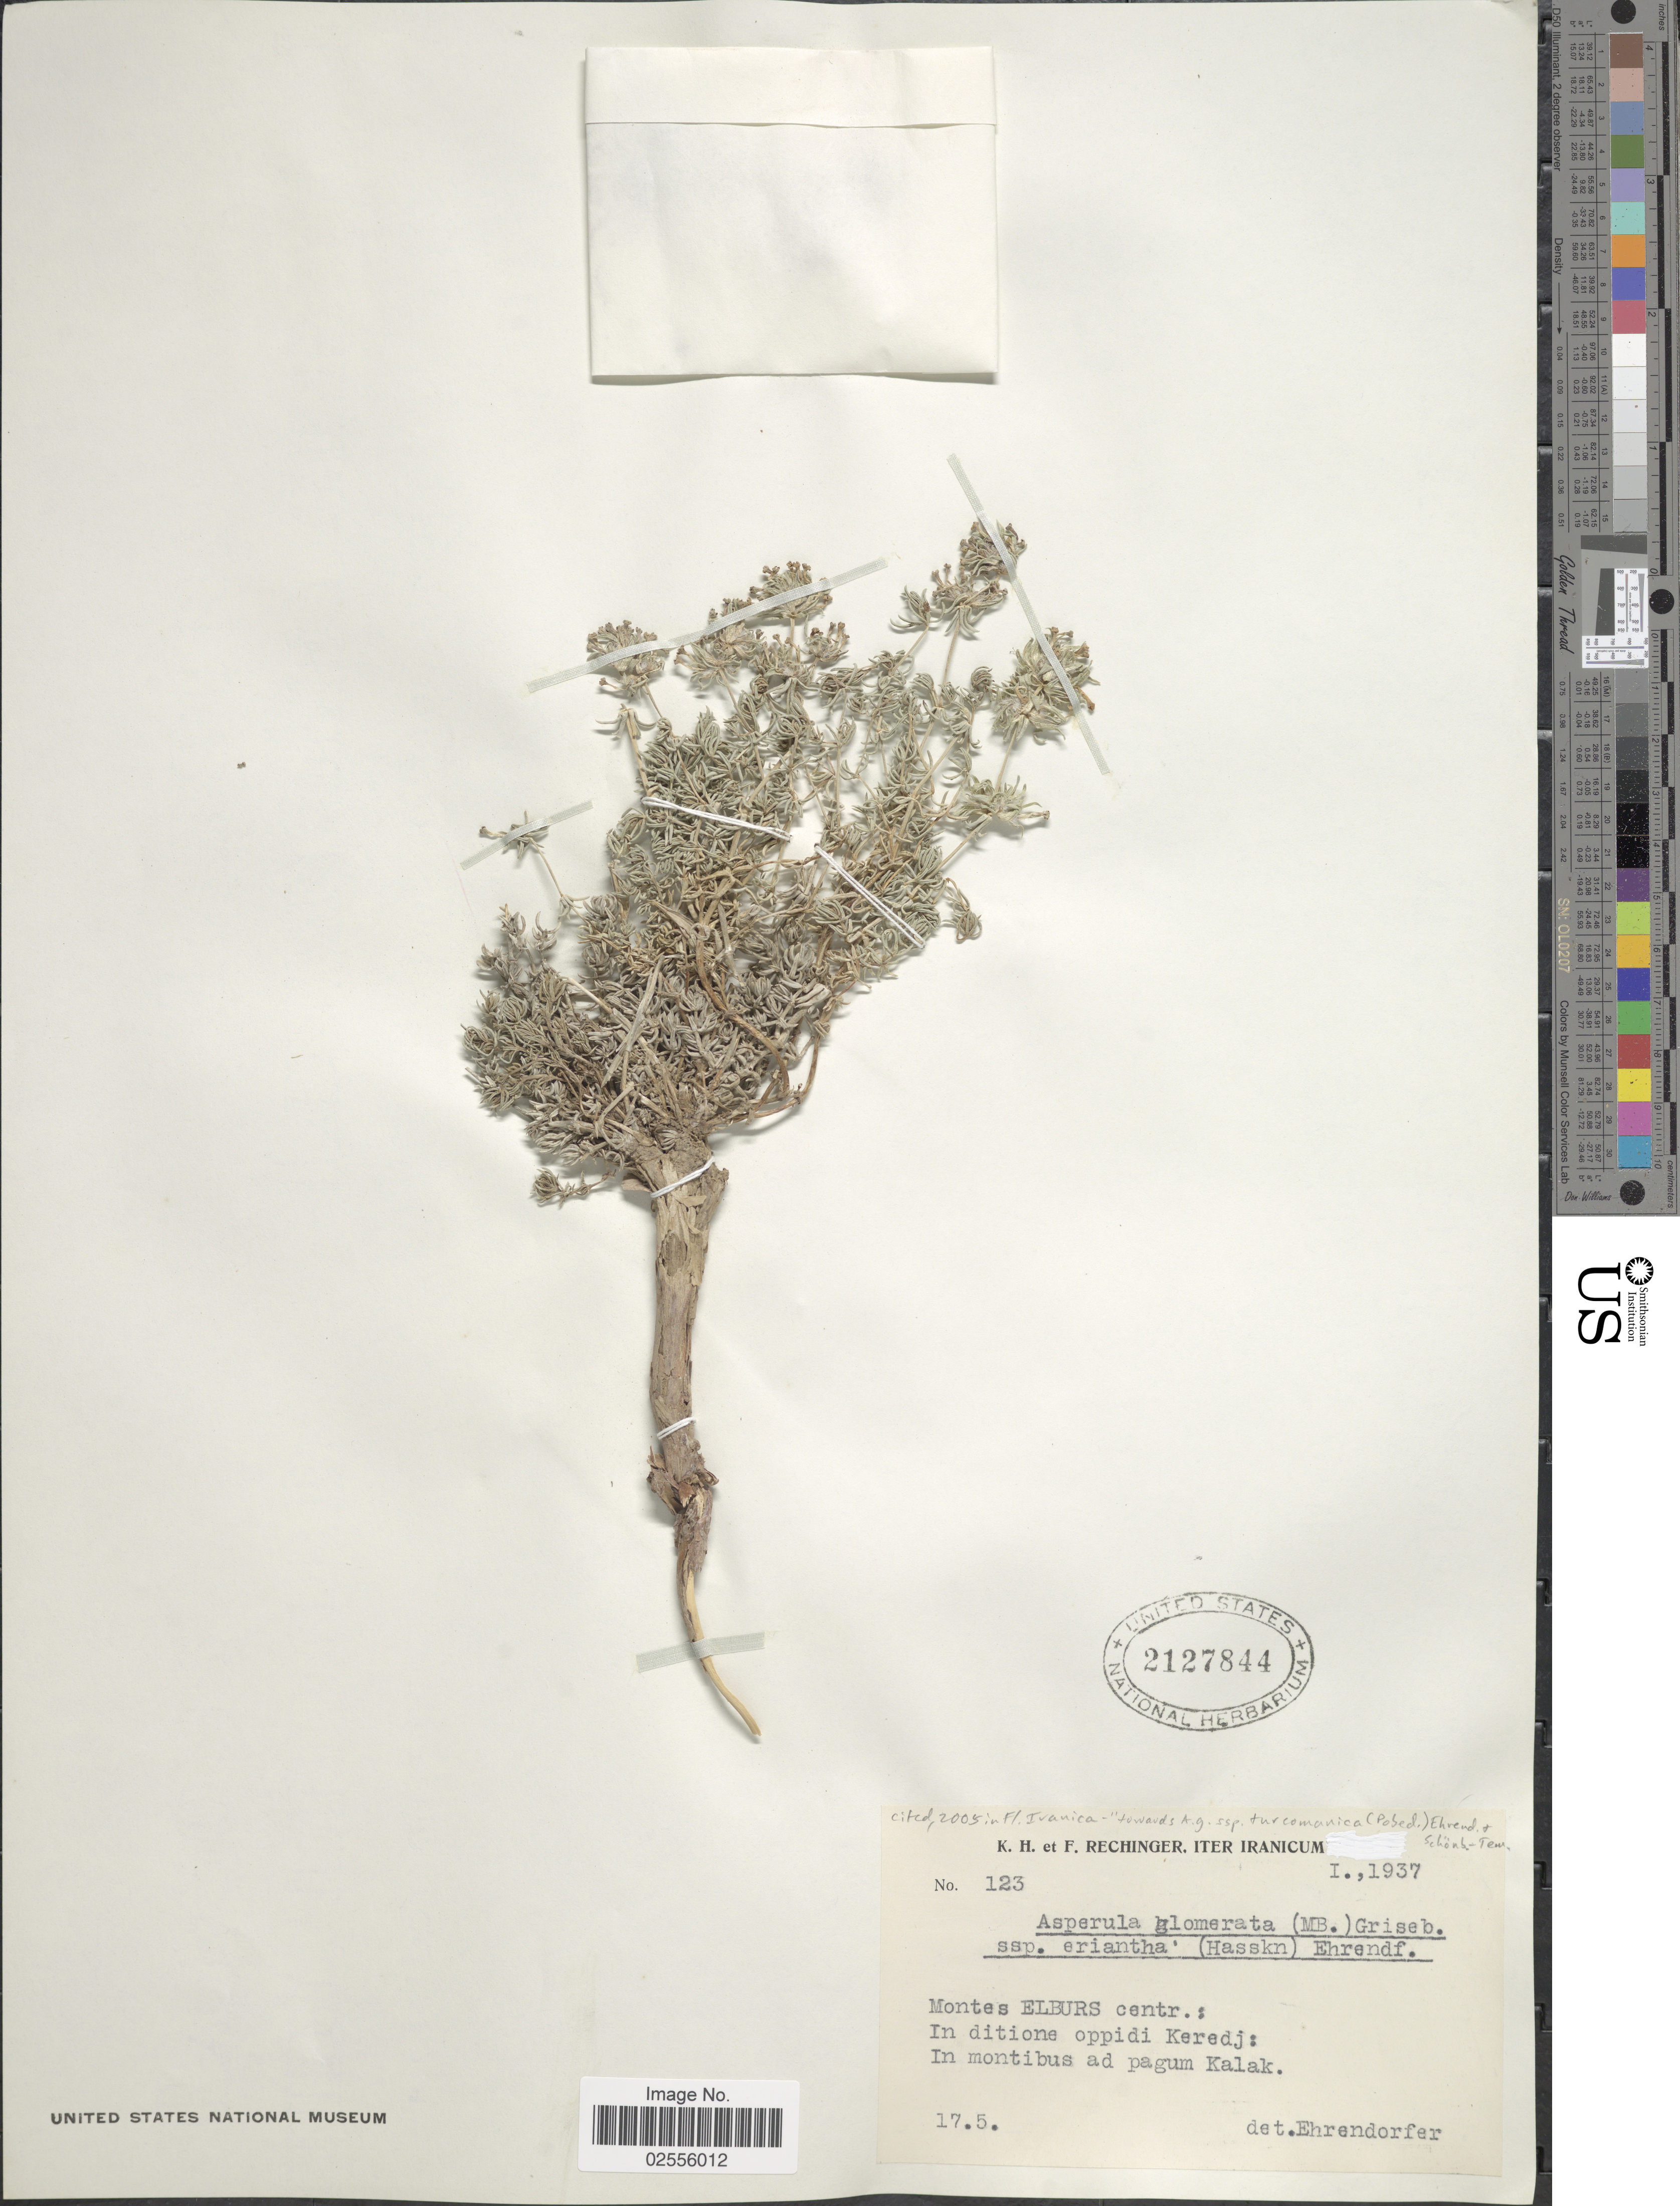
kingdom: Plantae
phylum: Tracheophyta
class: Magnoliopsida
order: Gentianales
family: Rubiaceae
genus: Asperula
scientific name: Asperula glomerata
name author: (M. Bieb.) Griseb.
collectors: K. H. Rechinger & F. Rechinger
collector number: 123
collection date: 1937-01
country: Iran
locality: Iter Iranicum, Montes Elburs centr.: In ditione oppidi Keredj: in montibus ad pagum Kalak.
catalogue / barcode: US 2127844